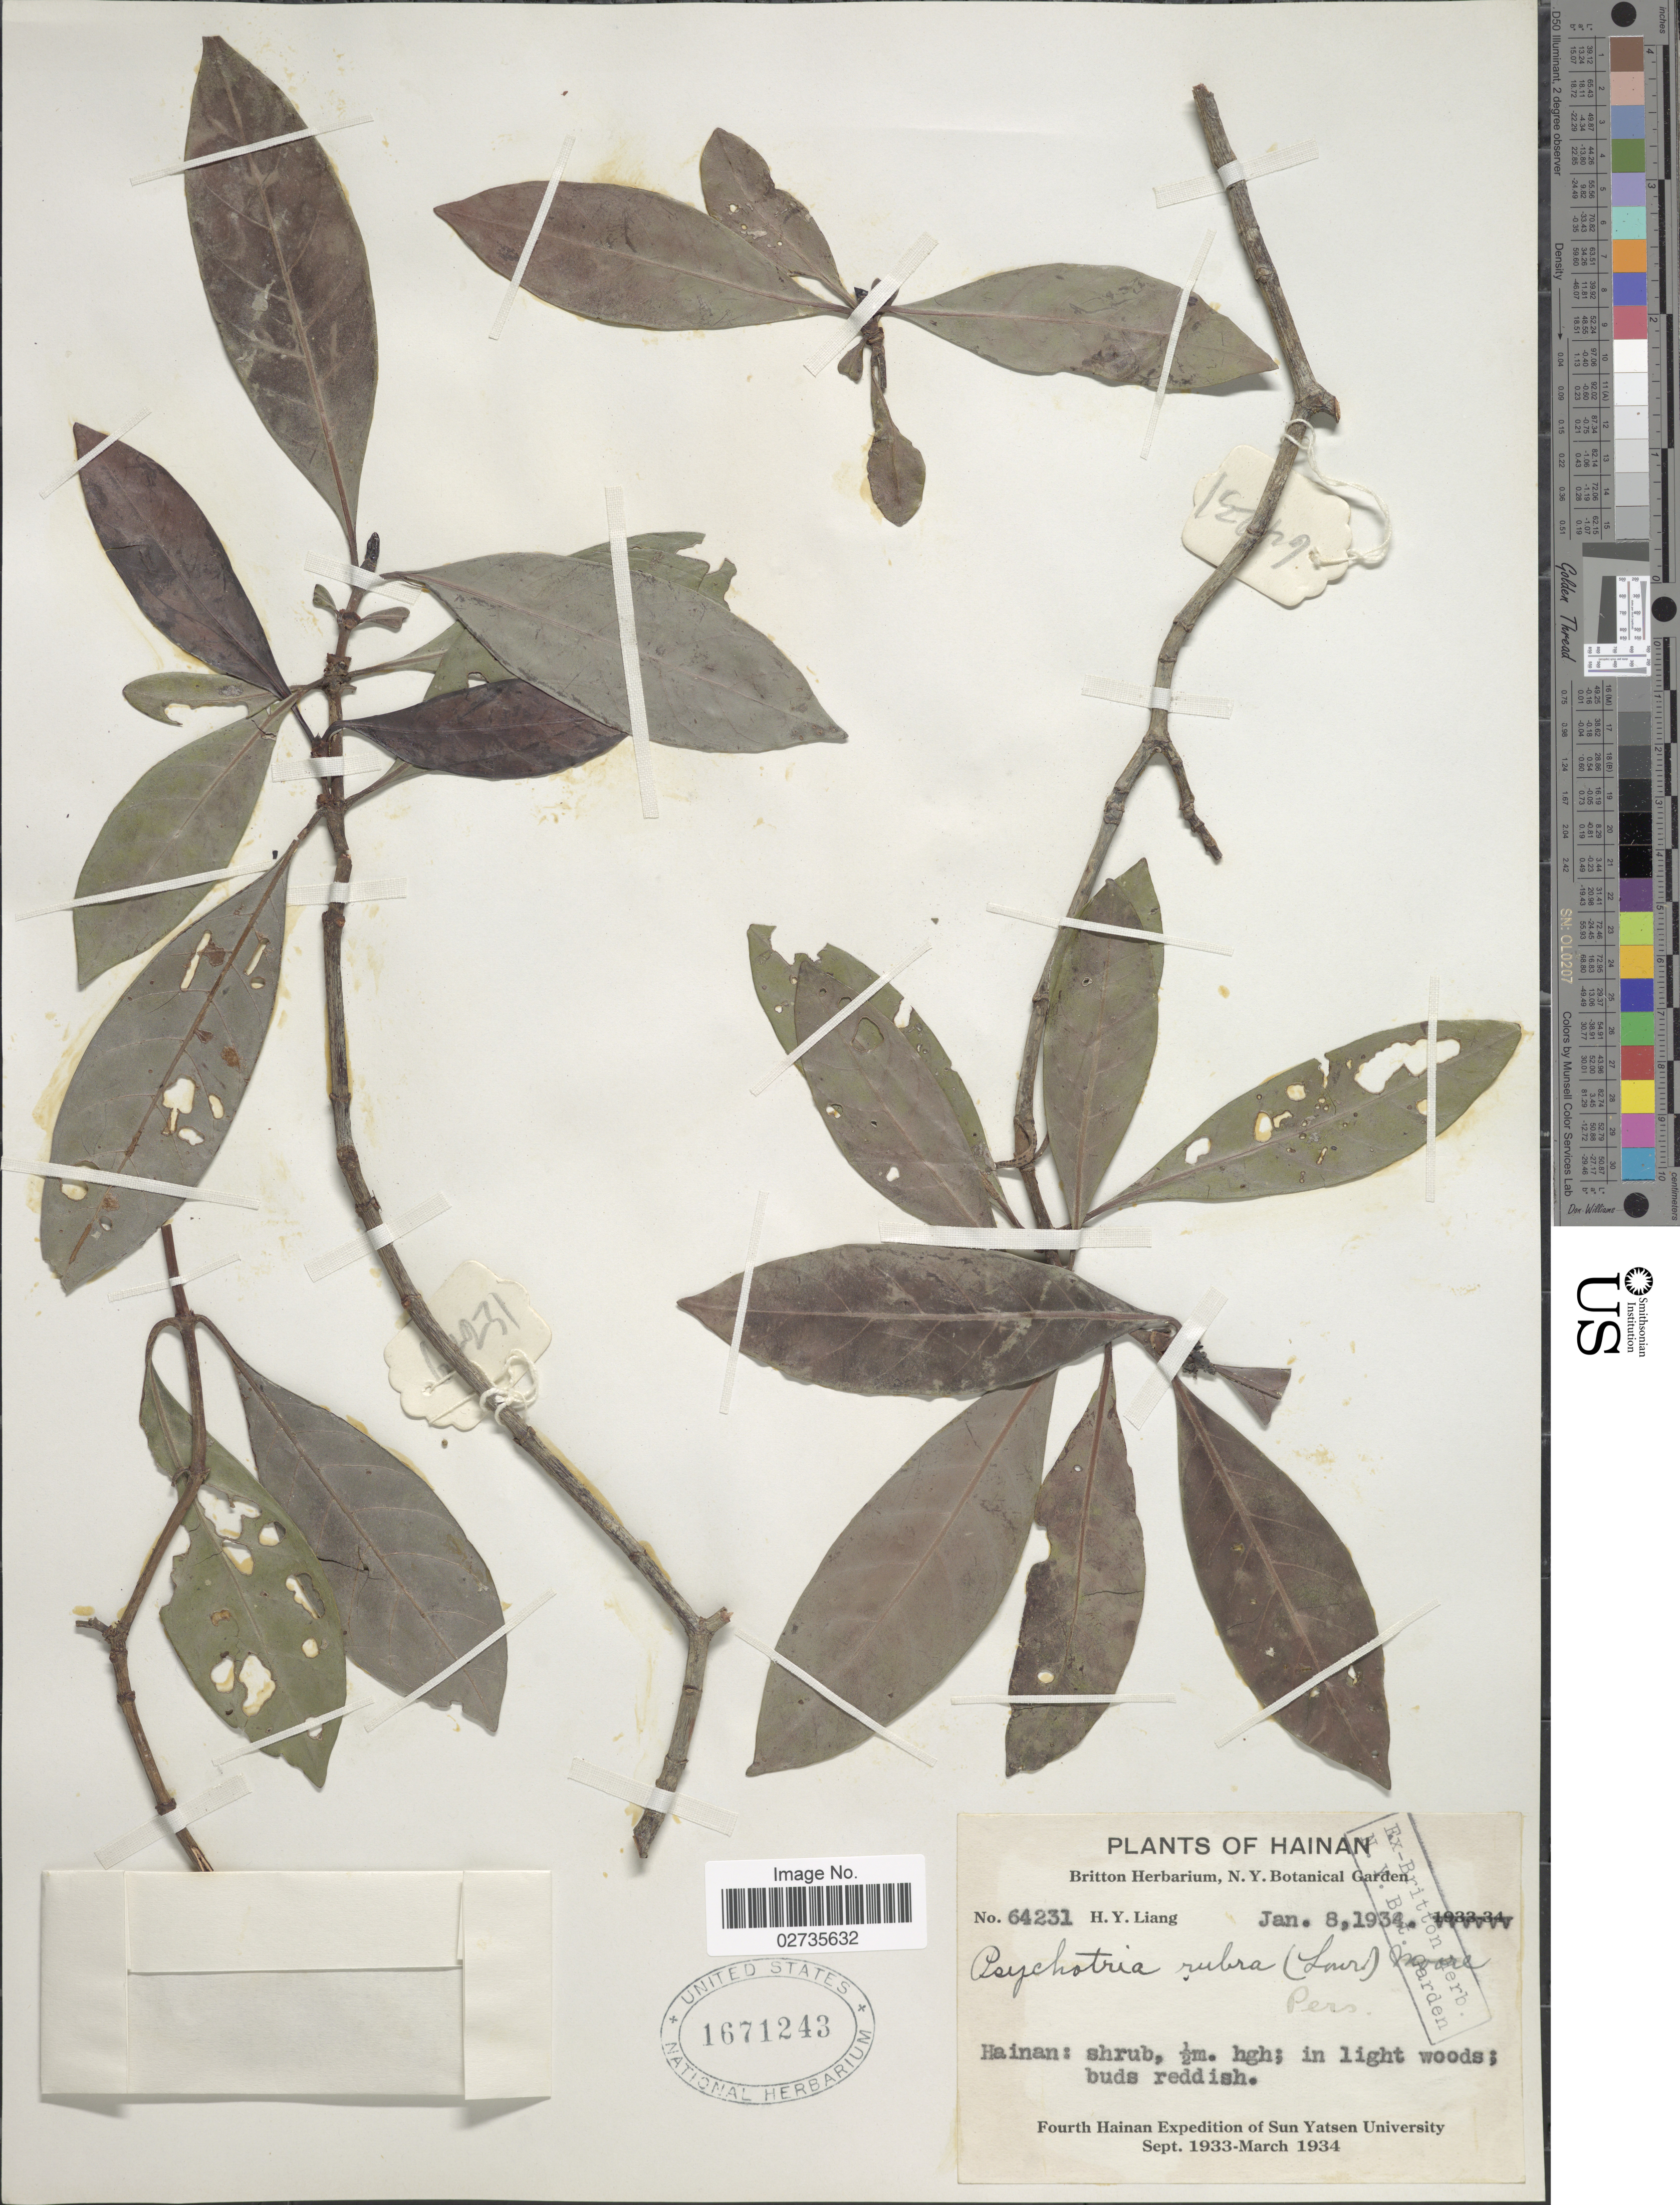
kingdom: Plantae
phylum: Tracheophyta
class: Magnoliopsida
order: Gentianales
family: Rubiaceae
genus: Psychotria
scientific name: Psychotria rubra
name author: (Lour.) Poir.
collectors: H. Y. Liang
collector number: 64231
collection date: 1934-01-08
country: China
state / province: Hainan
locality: In lights woods; buds reddish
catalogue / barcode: US 1671243